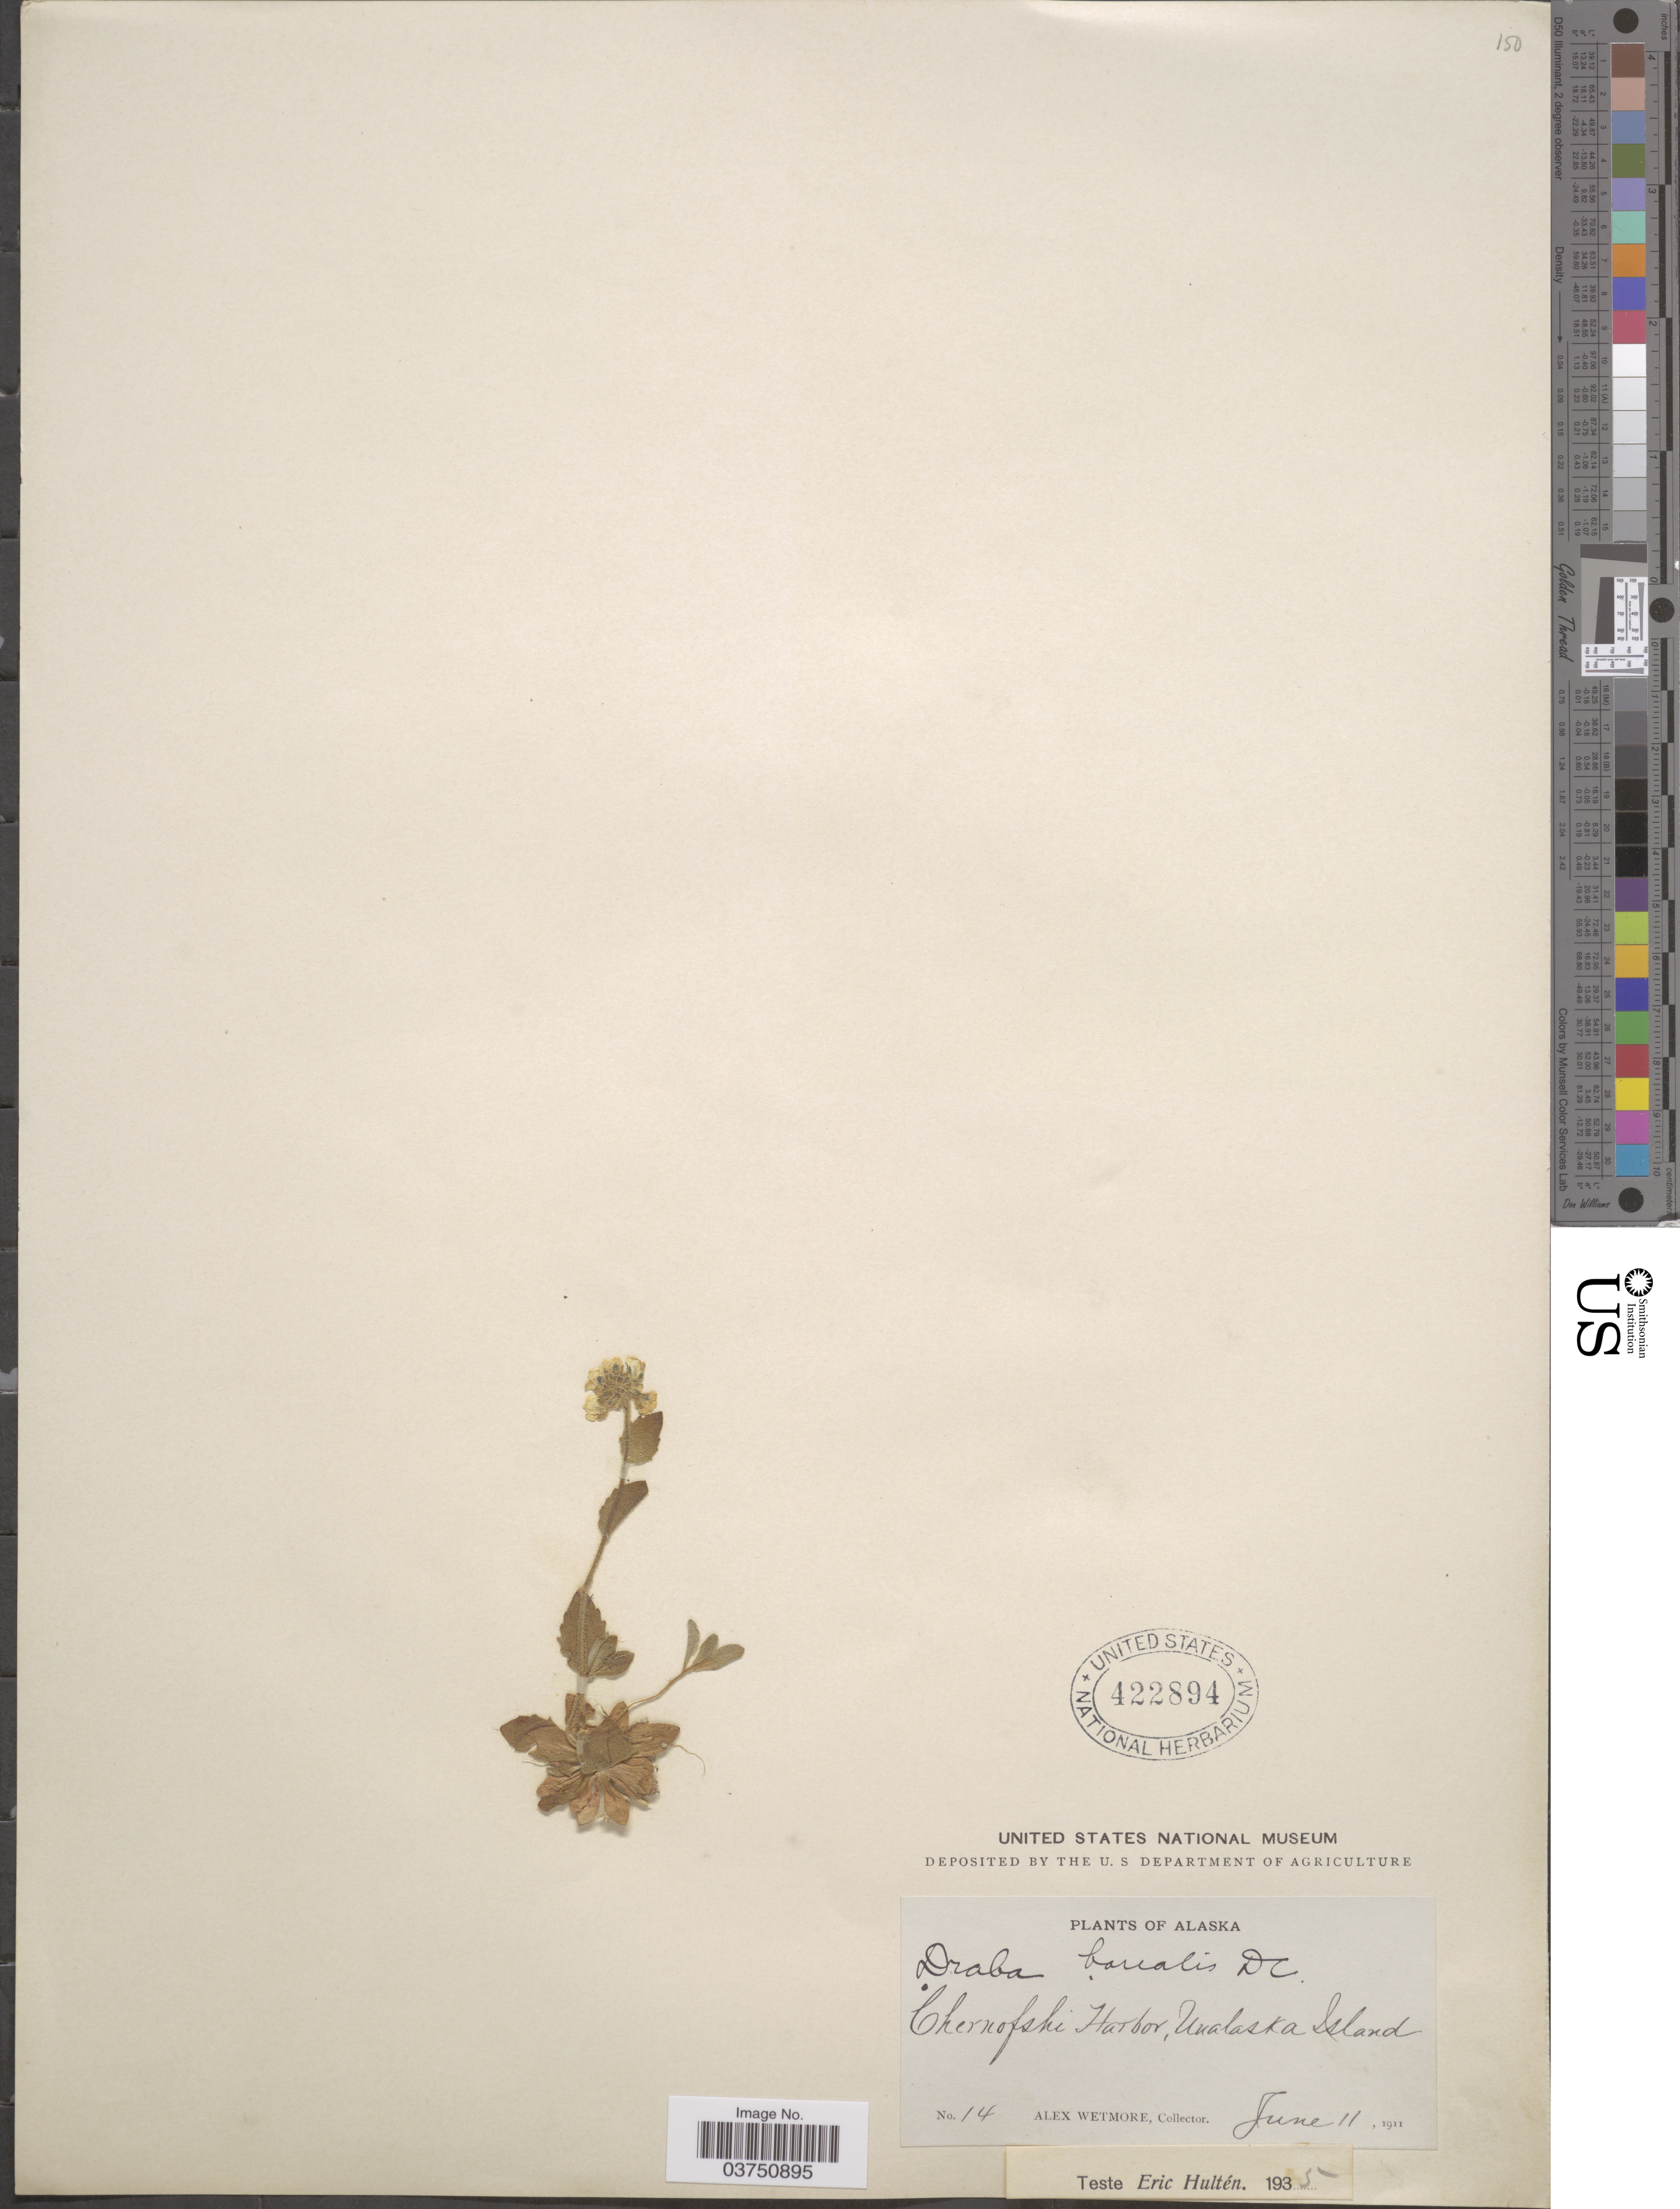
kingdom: Plantae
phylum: Tracheophyta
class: Magnoliopsida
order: Brassicales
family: Brassicaceae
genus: Draba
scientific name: Draba borealis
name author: DC.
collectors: A. Wetmore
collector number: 14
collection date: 1911-06-11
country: United States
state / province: Alaska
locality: Chernofshi Harbor, Unalaska Island.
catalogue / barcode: US 422894